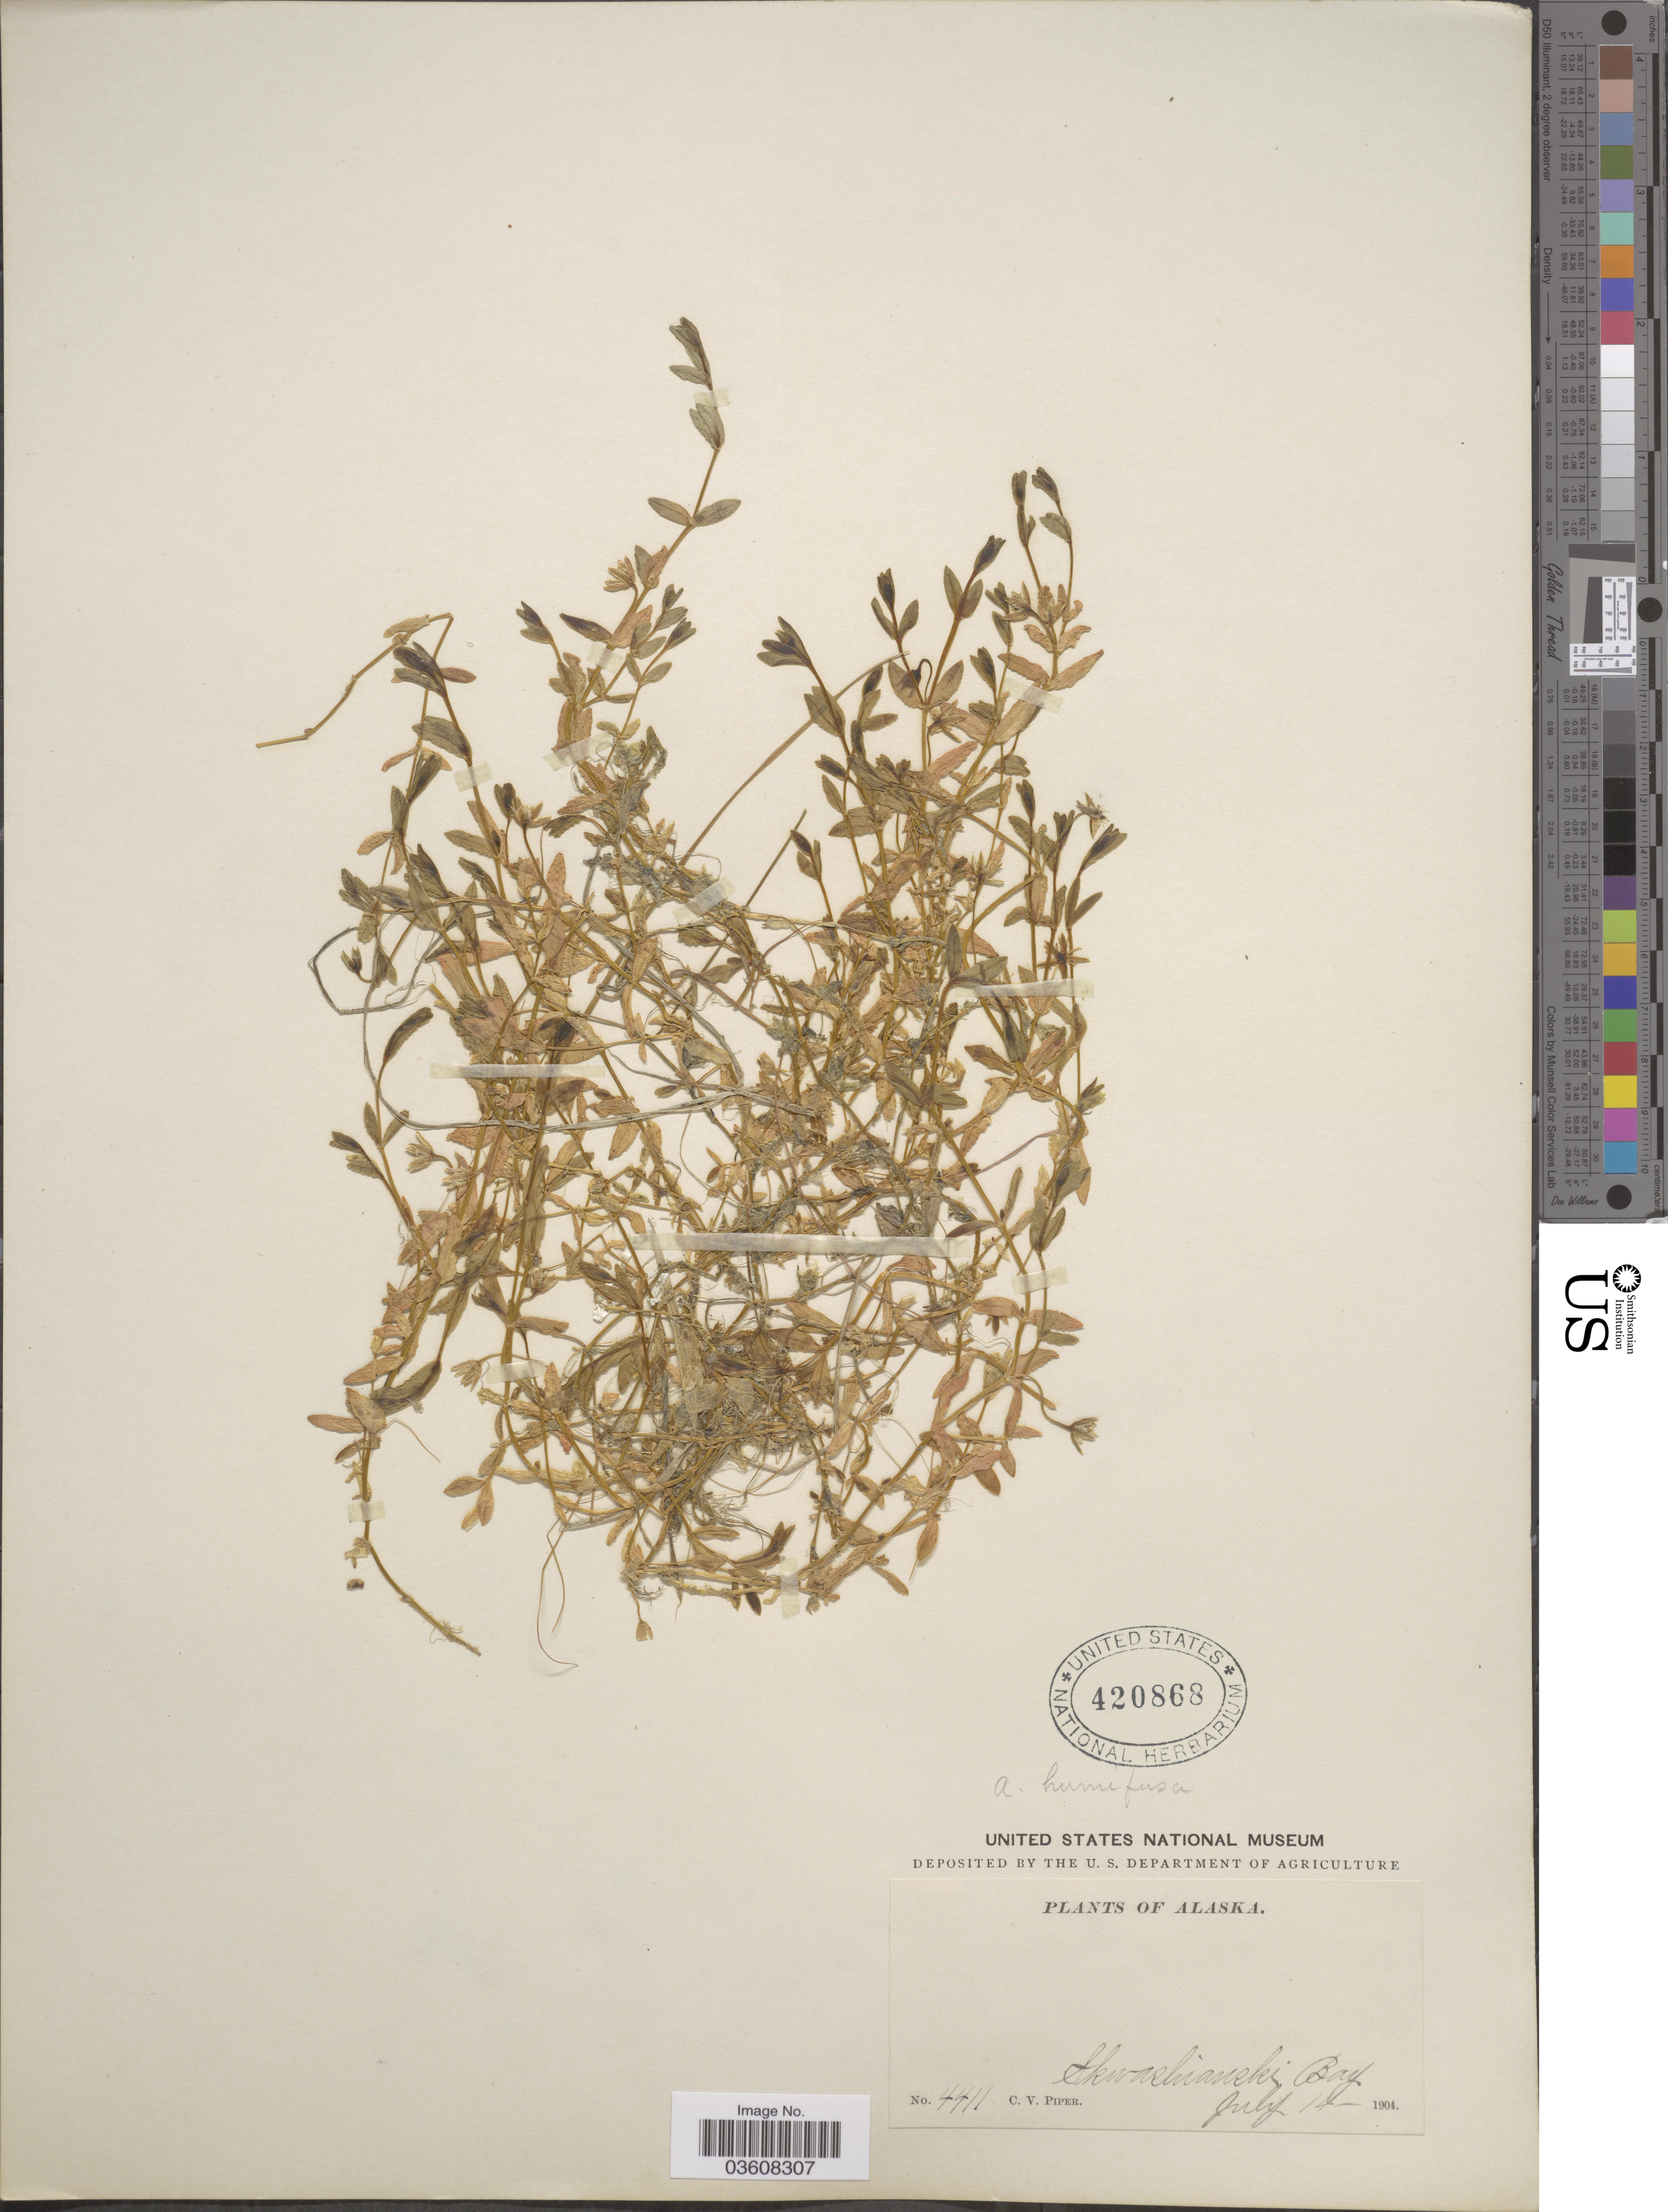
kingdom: Plantae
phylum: Tracheophyta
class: Magnoliopsida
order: Caryophyllales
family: Caryophyllaceae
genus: Stellaria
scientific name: Stellaria humifusa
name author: Rottb.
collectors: C. V. Piper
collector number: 4411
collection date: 1904-07-14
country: United States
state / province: Alaska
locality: Skwashianski Bay.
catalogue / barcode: US 420868